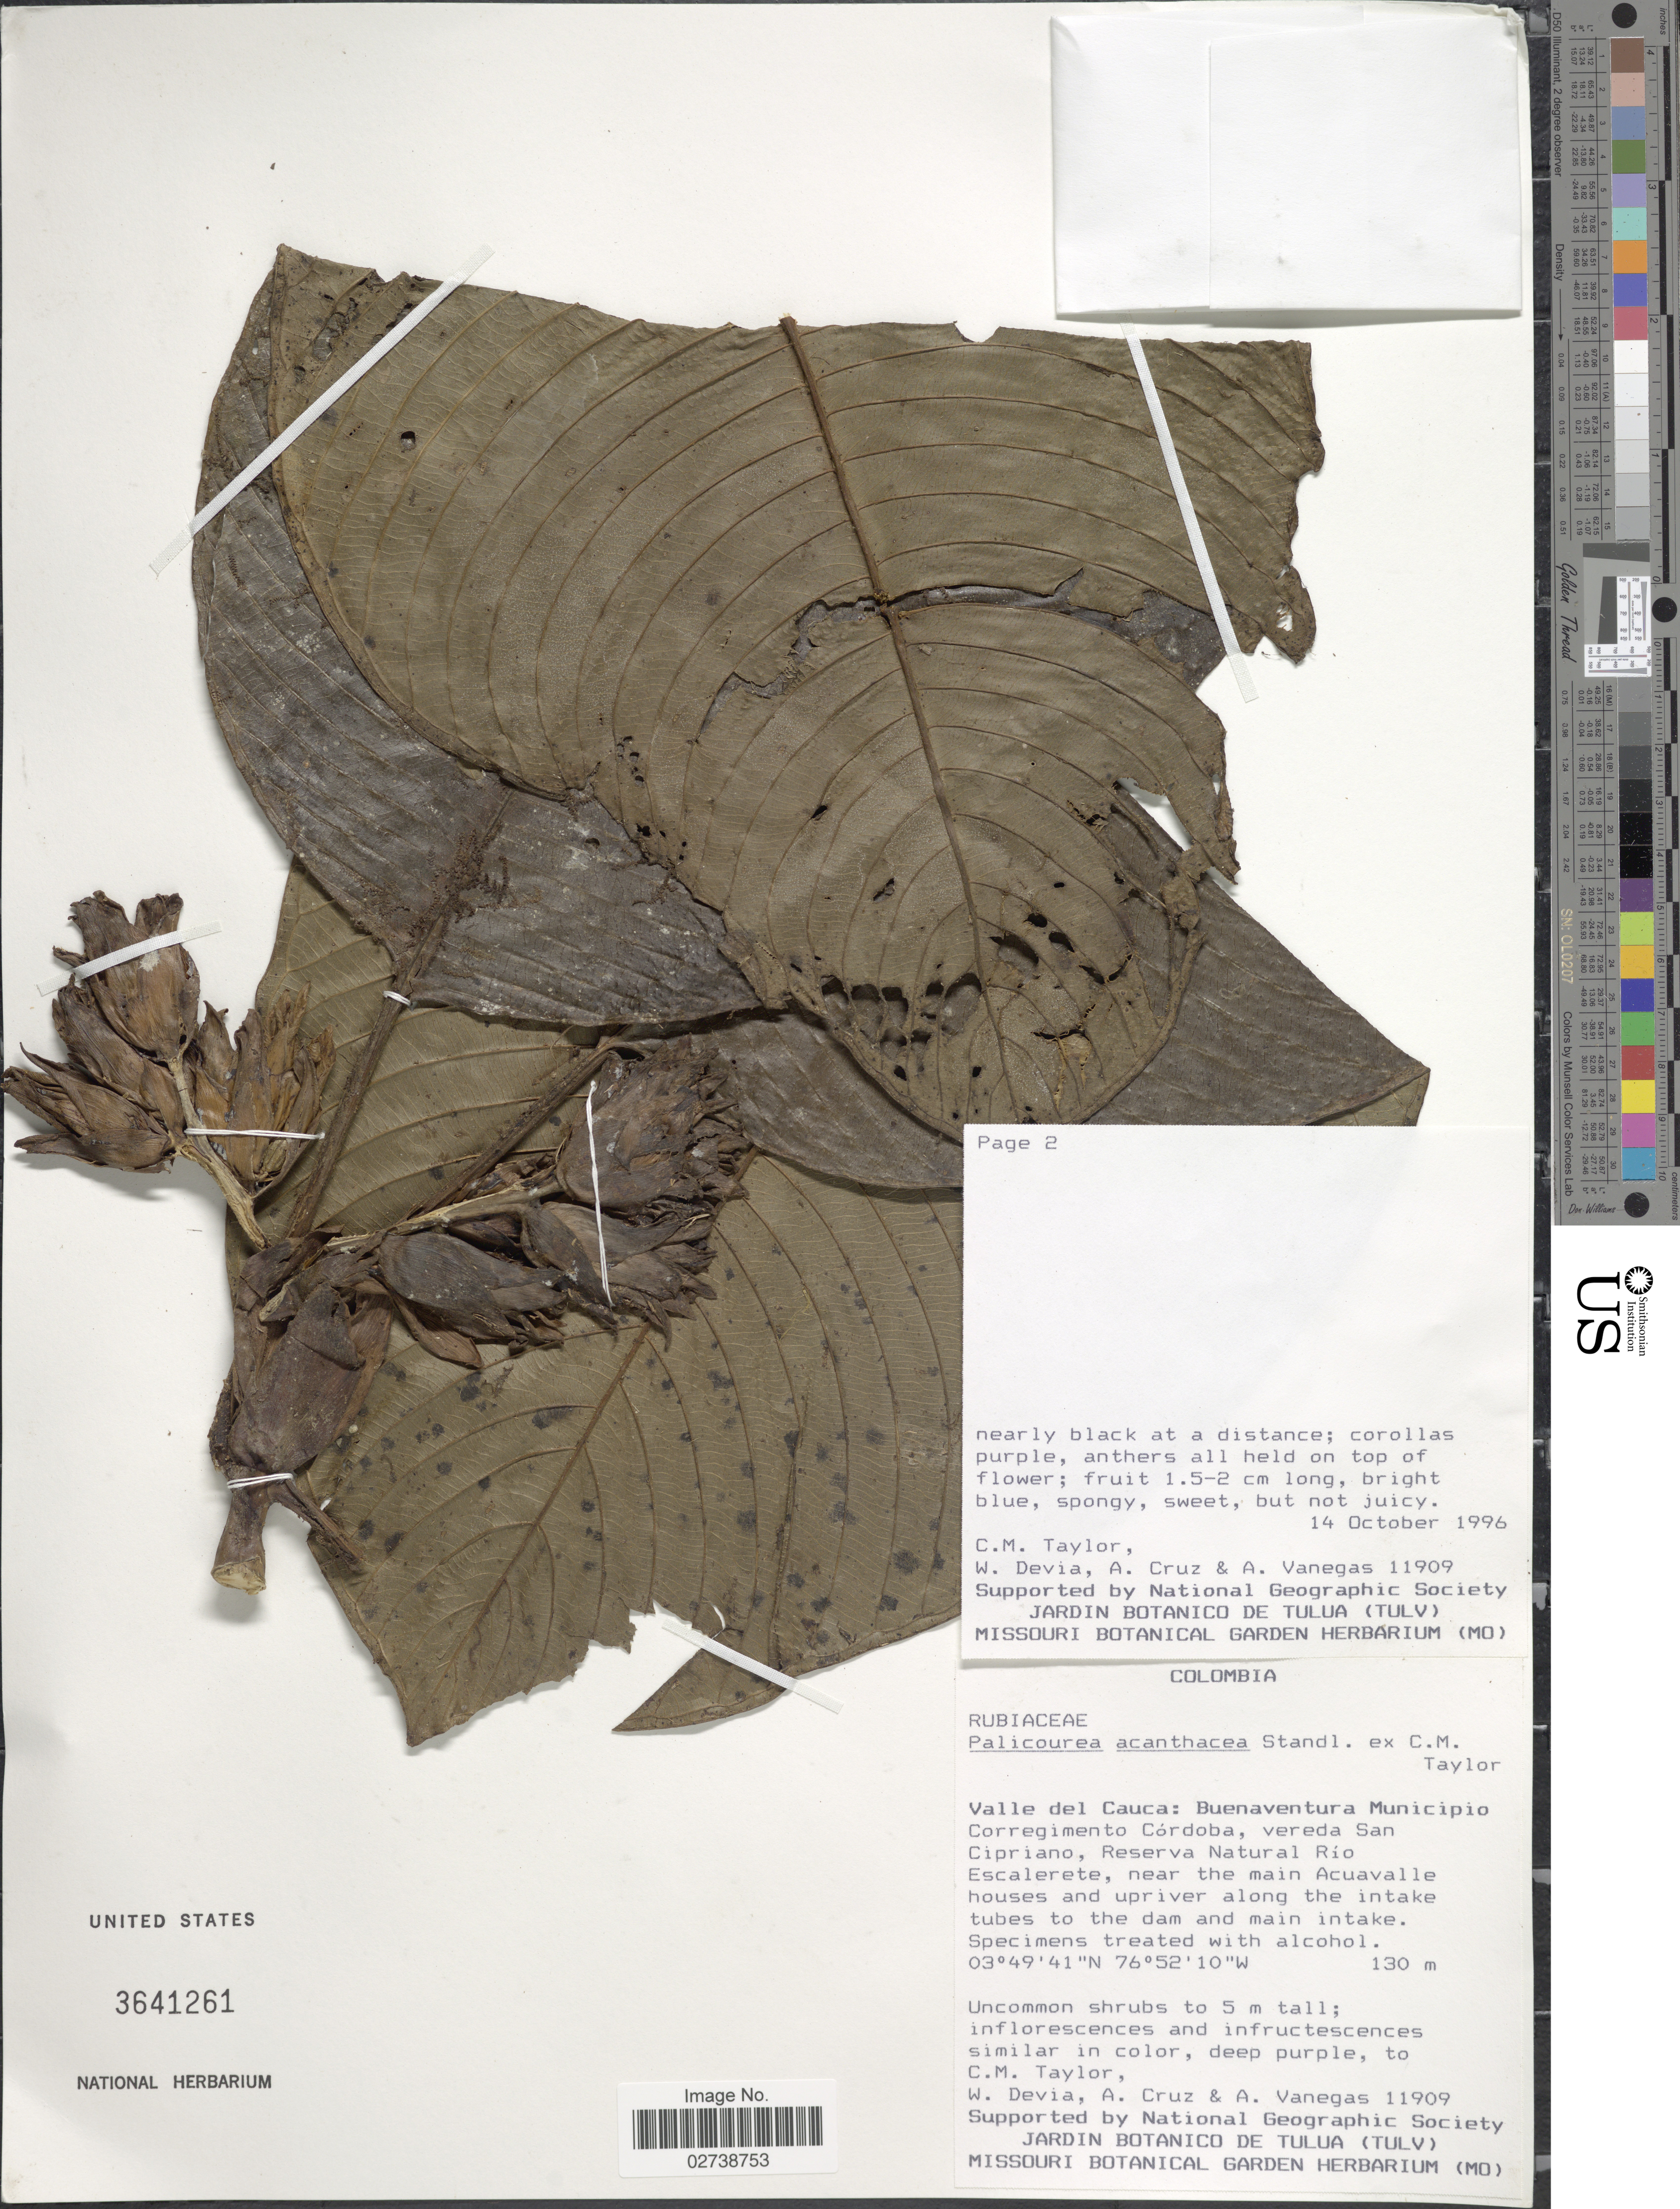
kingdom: Plantae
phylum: Tracheophyta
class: Magnoliopsida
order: Gentianales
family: Rubiaceae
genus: Palicourea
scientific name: Palicourea acanthacea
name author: C.M. Taylor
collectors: C. M. Taylor, W. Devia, A. Cruz & A. Vanegas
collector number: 11909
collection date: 1996-10-14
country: Colombia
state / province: Valle del Cauca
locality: Buenaventura Municipio Corregimento Córdoba, vereda San Cipriano, Reserva Natural Río Escalerete, near the main Acuavalle houses and upriver along the intake tubes to the dam and main intake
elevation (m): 130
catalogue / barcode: US 3641261